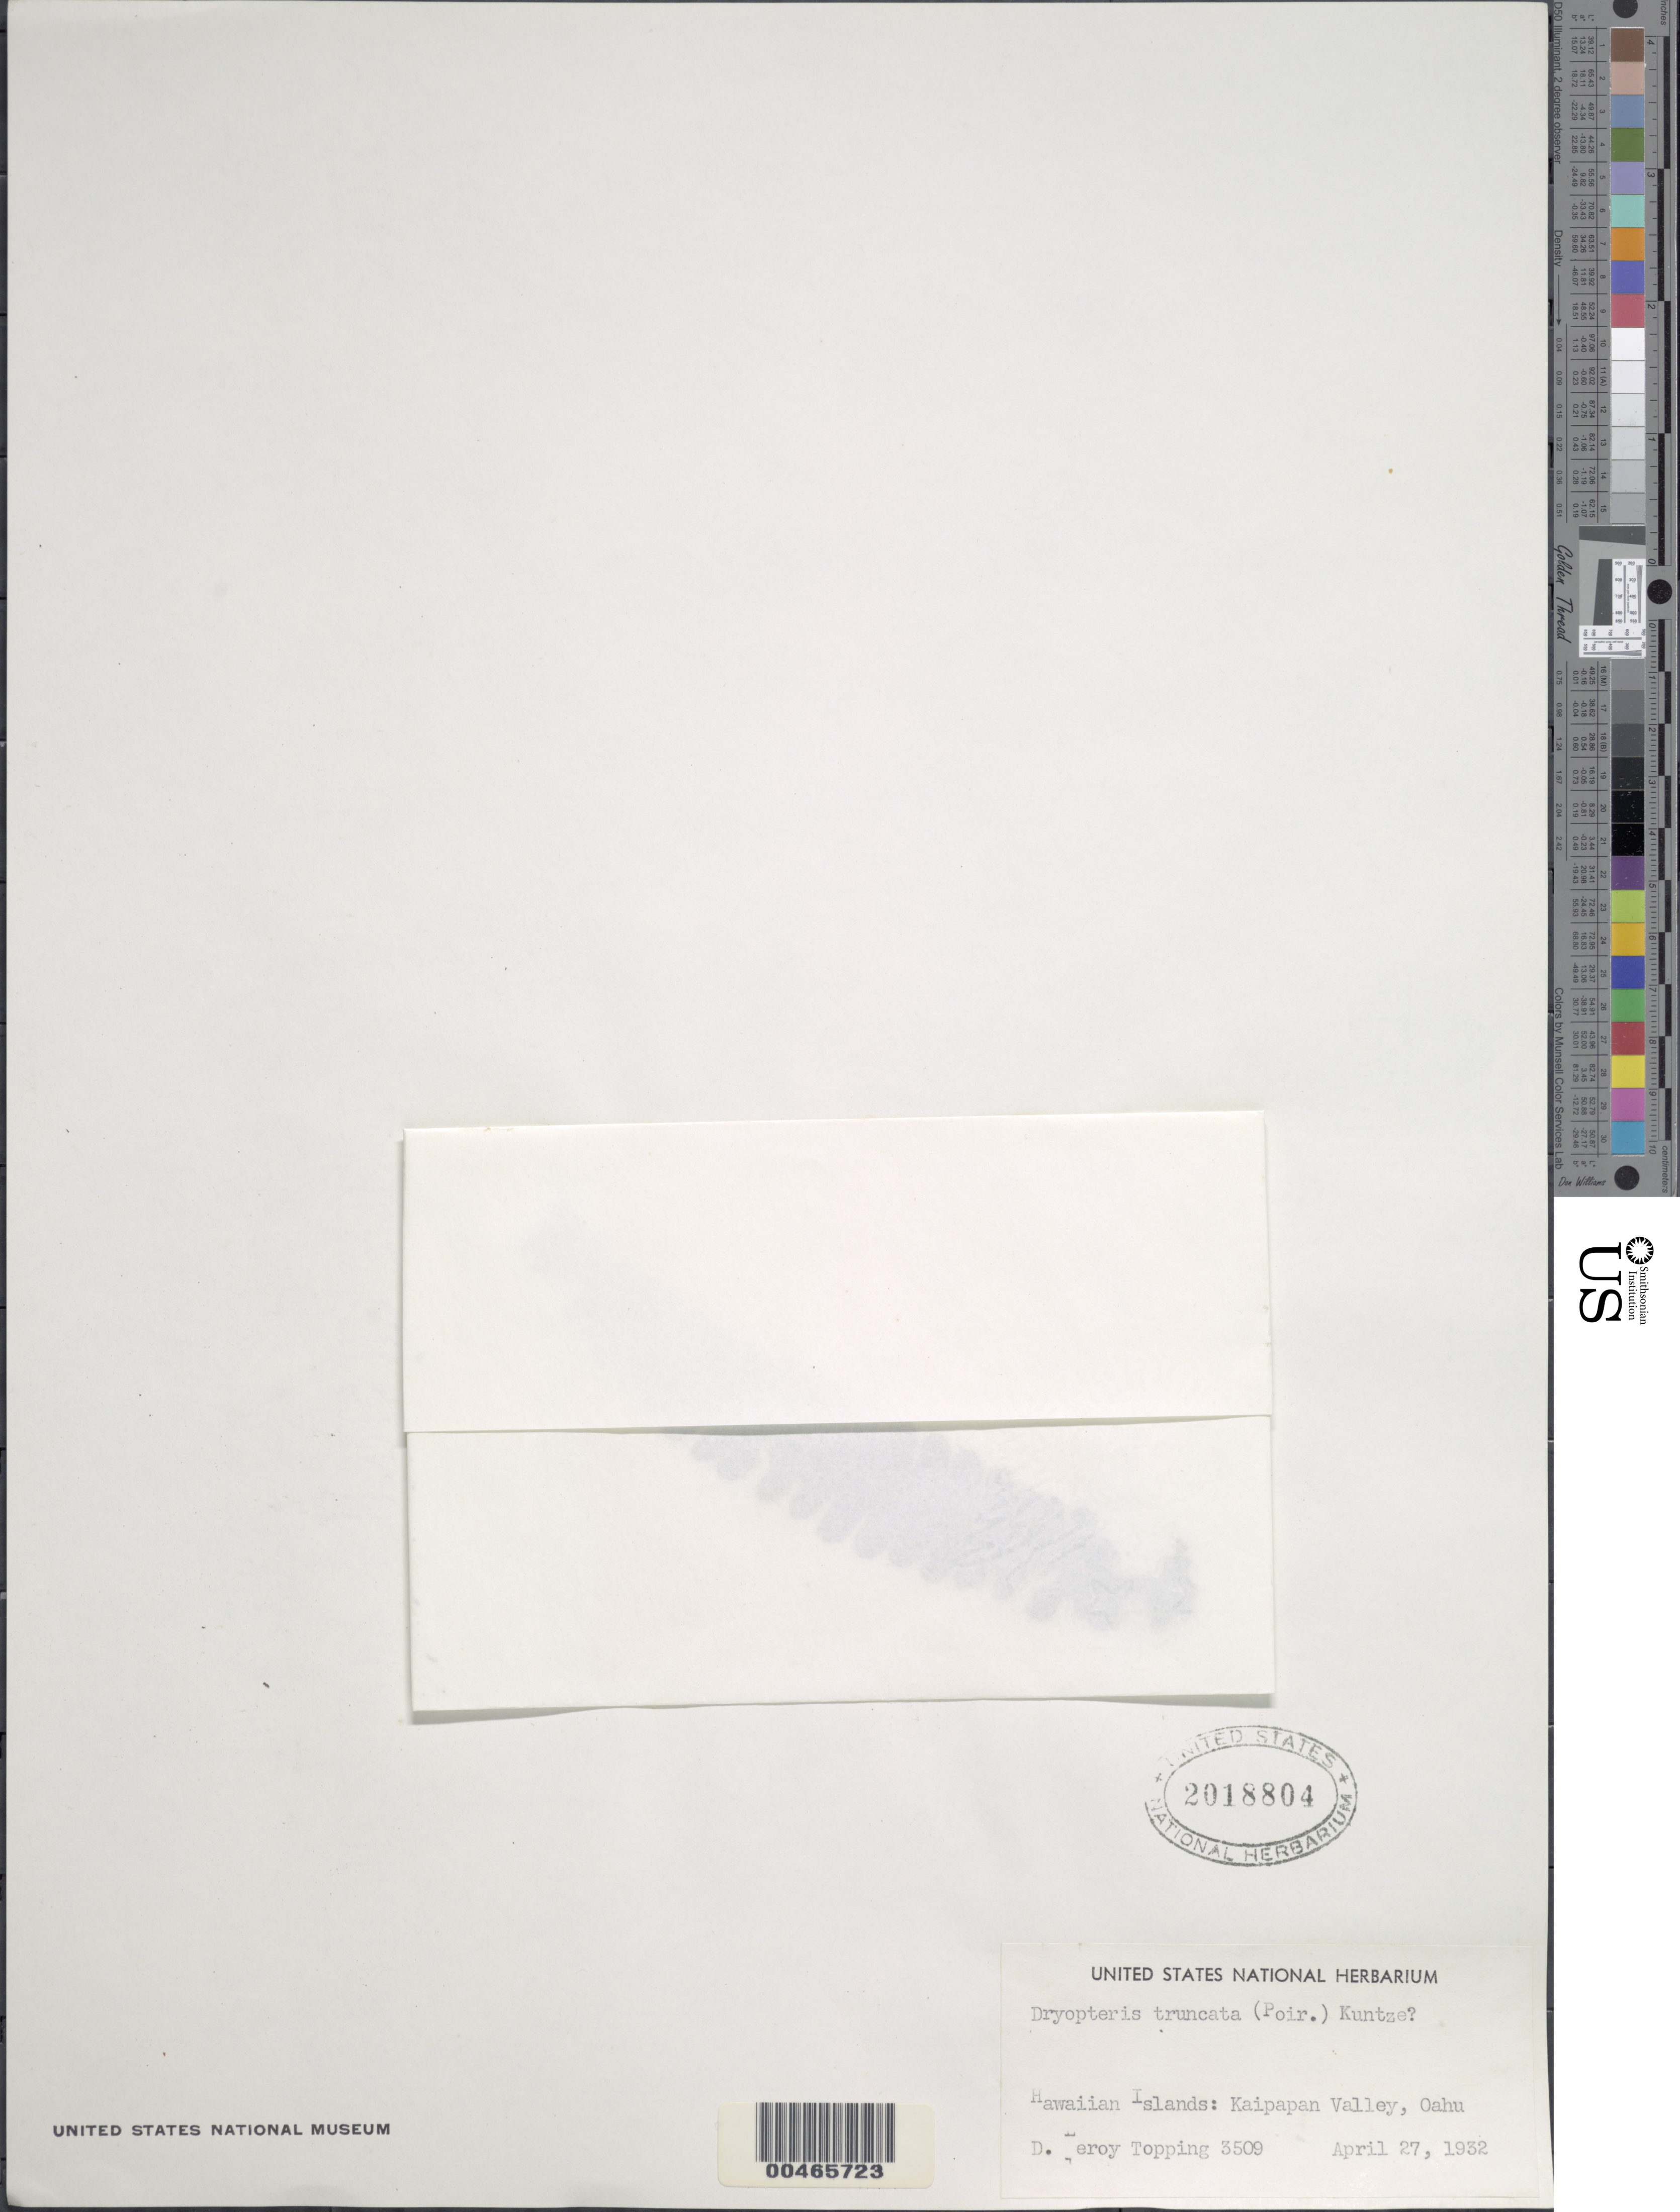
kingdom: Plantae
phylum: Tracheophyta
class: Polypodiopsida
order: Polypodiales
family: Thelypteridaceae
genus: Pneumatopteris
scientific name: Pneumatopteris truncata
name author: (Poir.) Holttum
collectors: D. L. Topping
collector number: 3509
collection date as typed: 27 Apr 1932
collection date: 1932-04-27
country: United States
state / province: Hawaii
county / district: Honolulu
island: Oahu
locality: Hawaiian Islands: Kaipapau Valley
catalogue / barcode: US 2018804